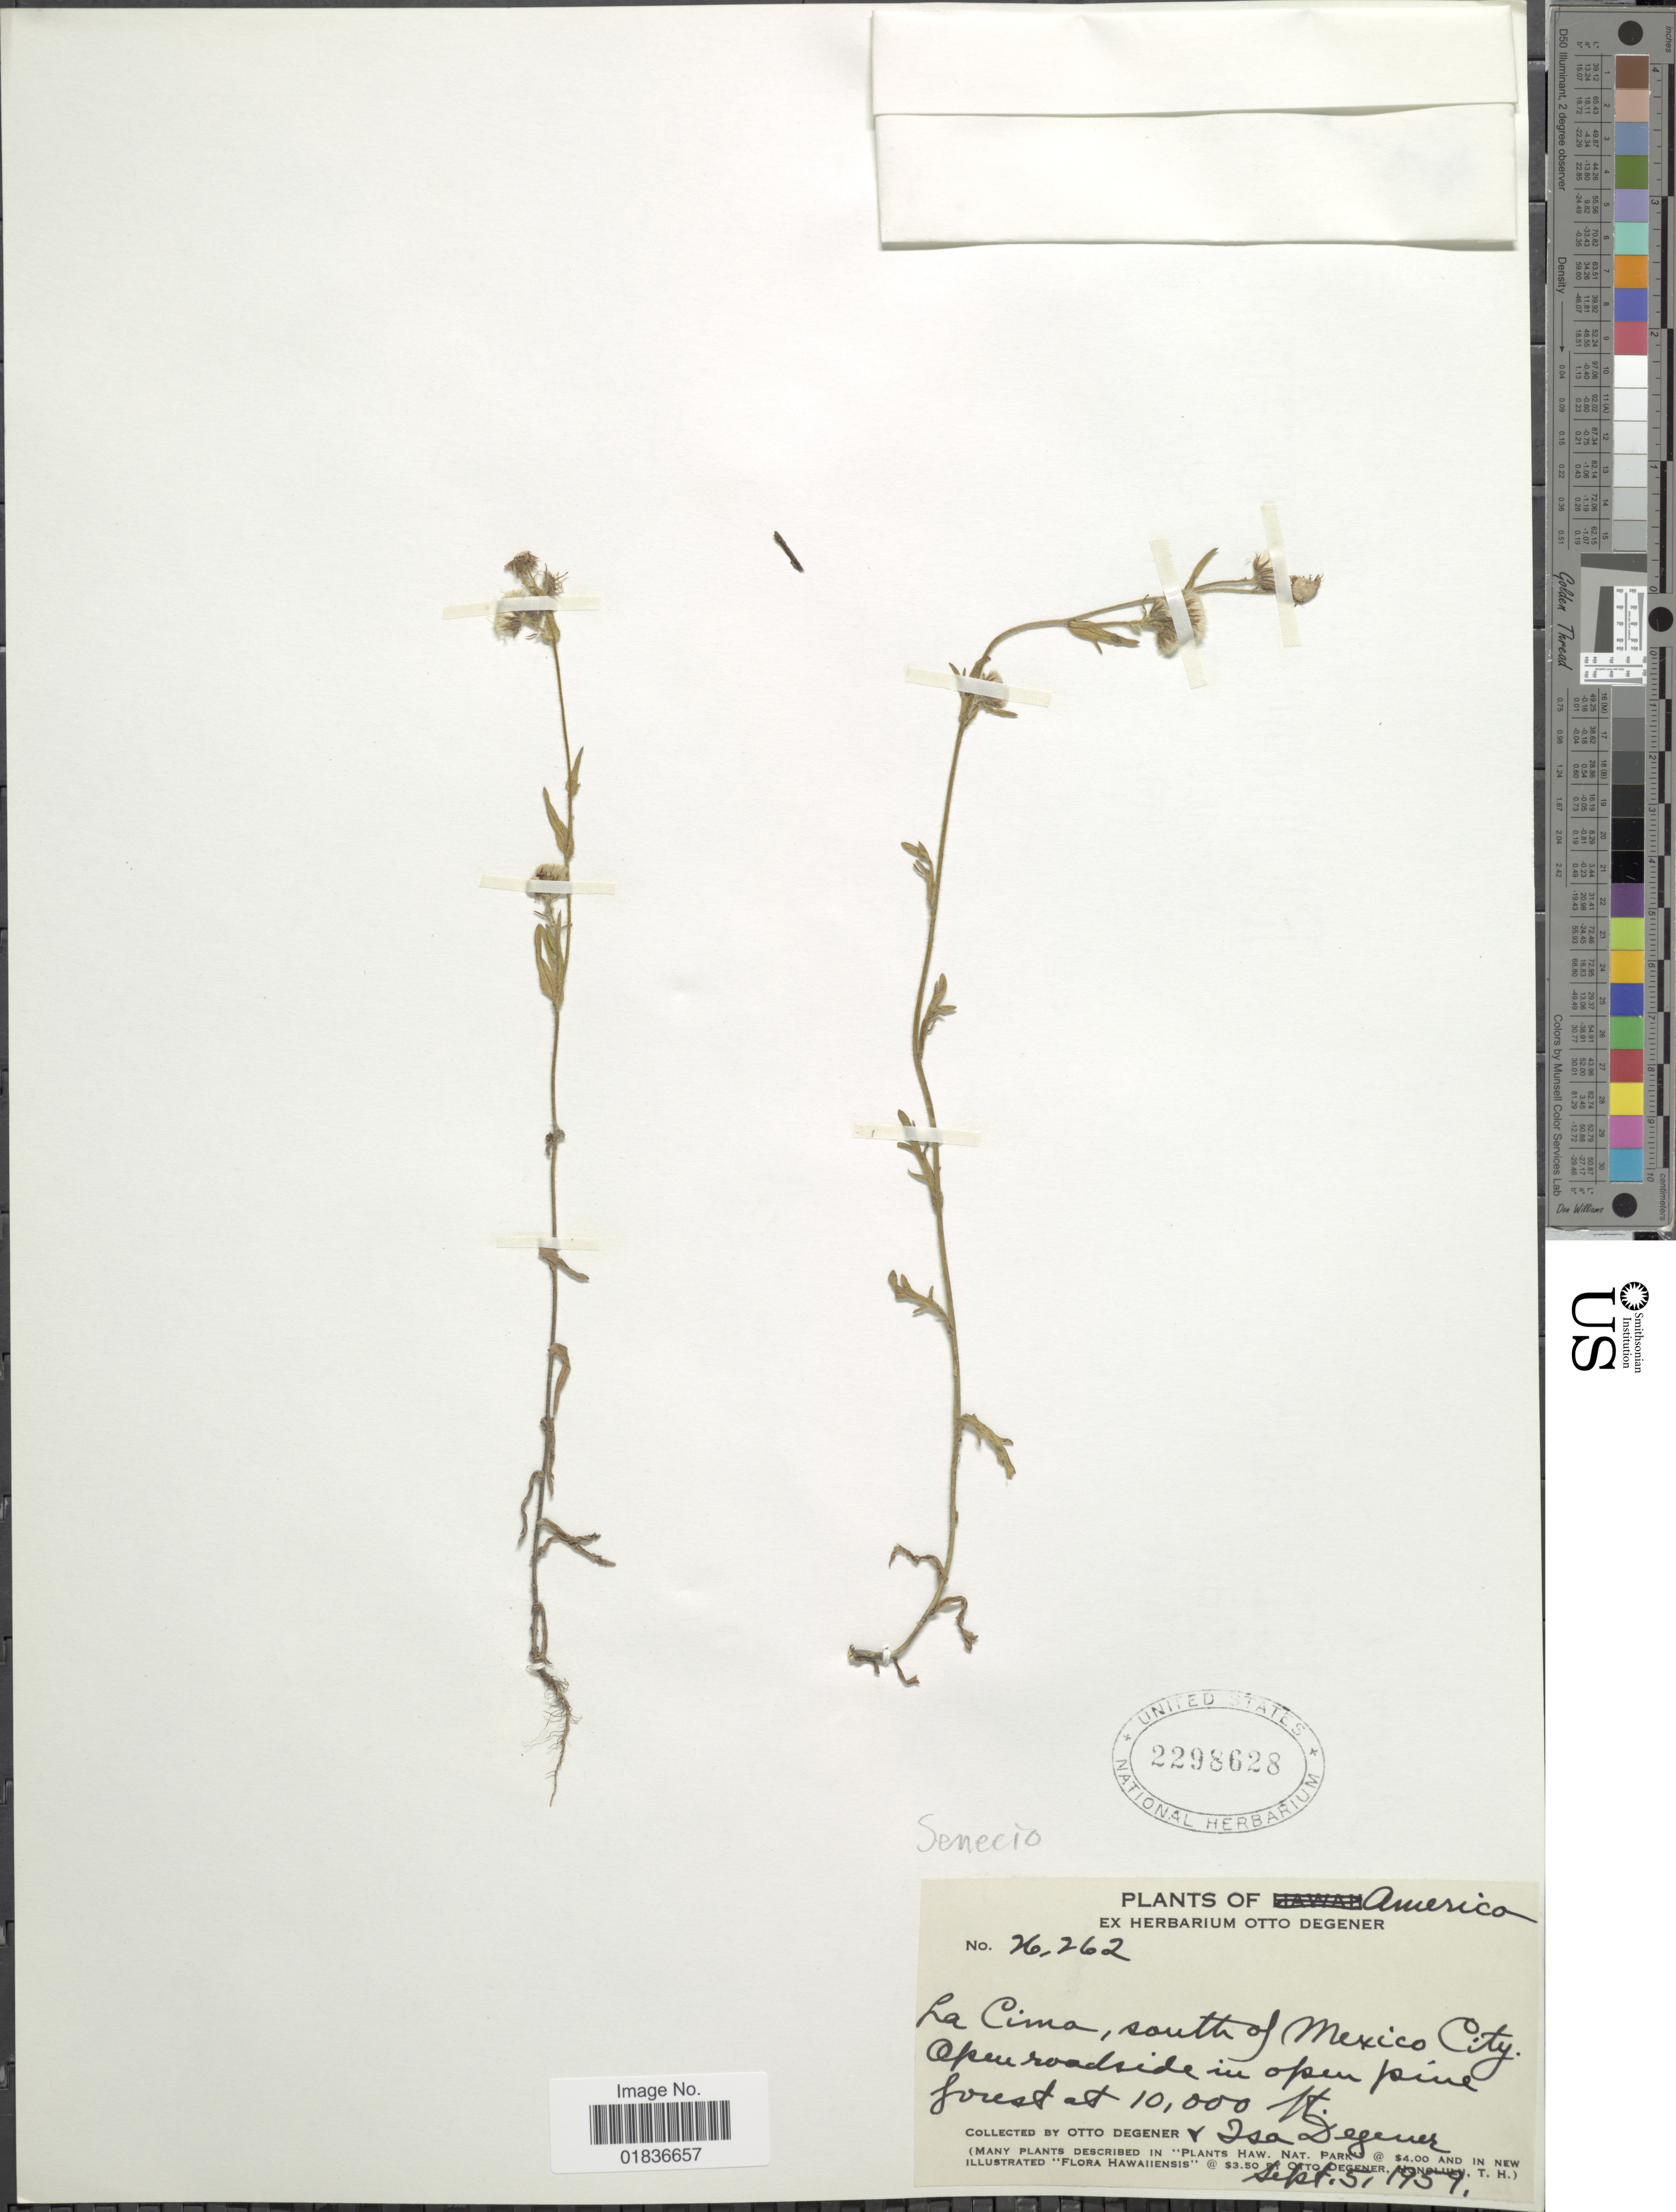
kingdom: Plantae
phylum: Tracheophyta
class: Magnoliopsida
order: Asterales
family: Asteraceae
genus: Senecio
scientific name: Senecio sp.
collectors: O. Degener & I. Degener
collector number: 26,262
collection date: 1959-09-05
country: Mexico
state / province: México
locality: La Cima, south of Mexico City.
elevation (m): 3048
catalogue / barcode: US 2298628